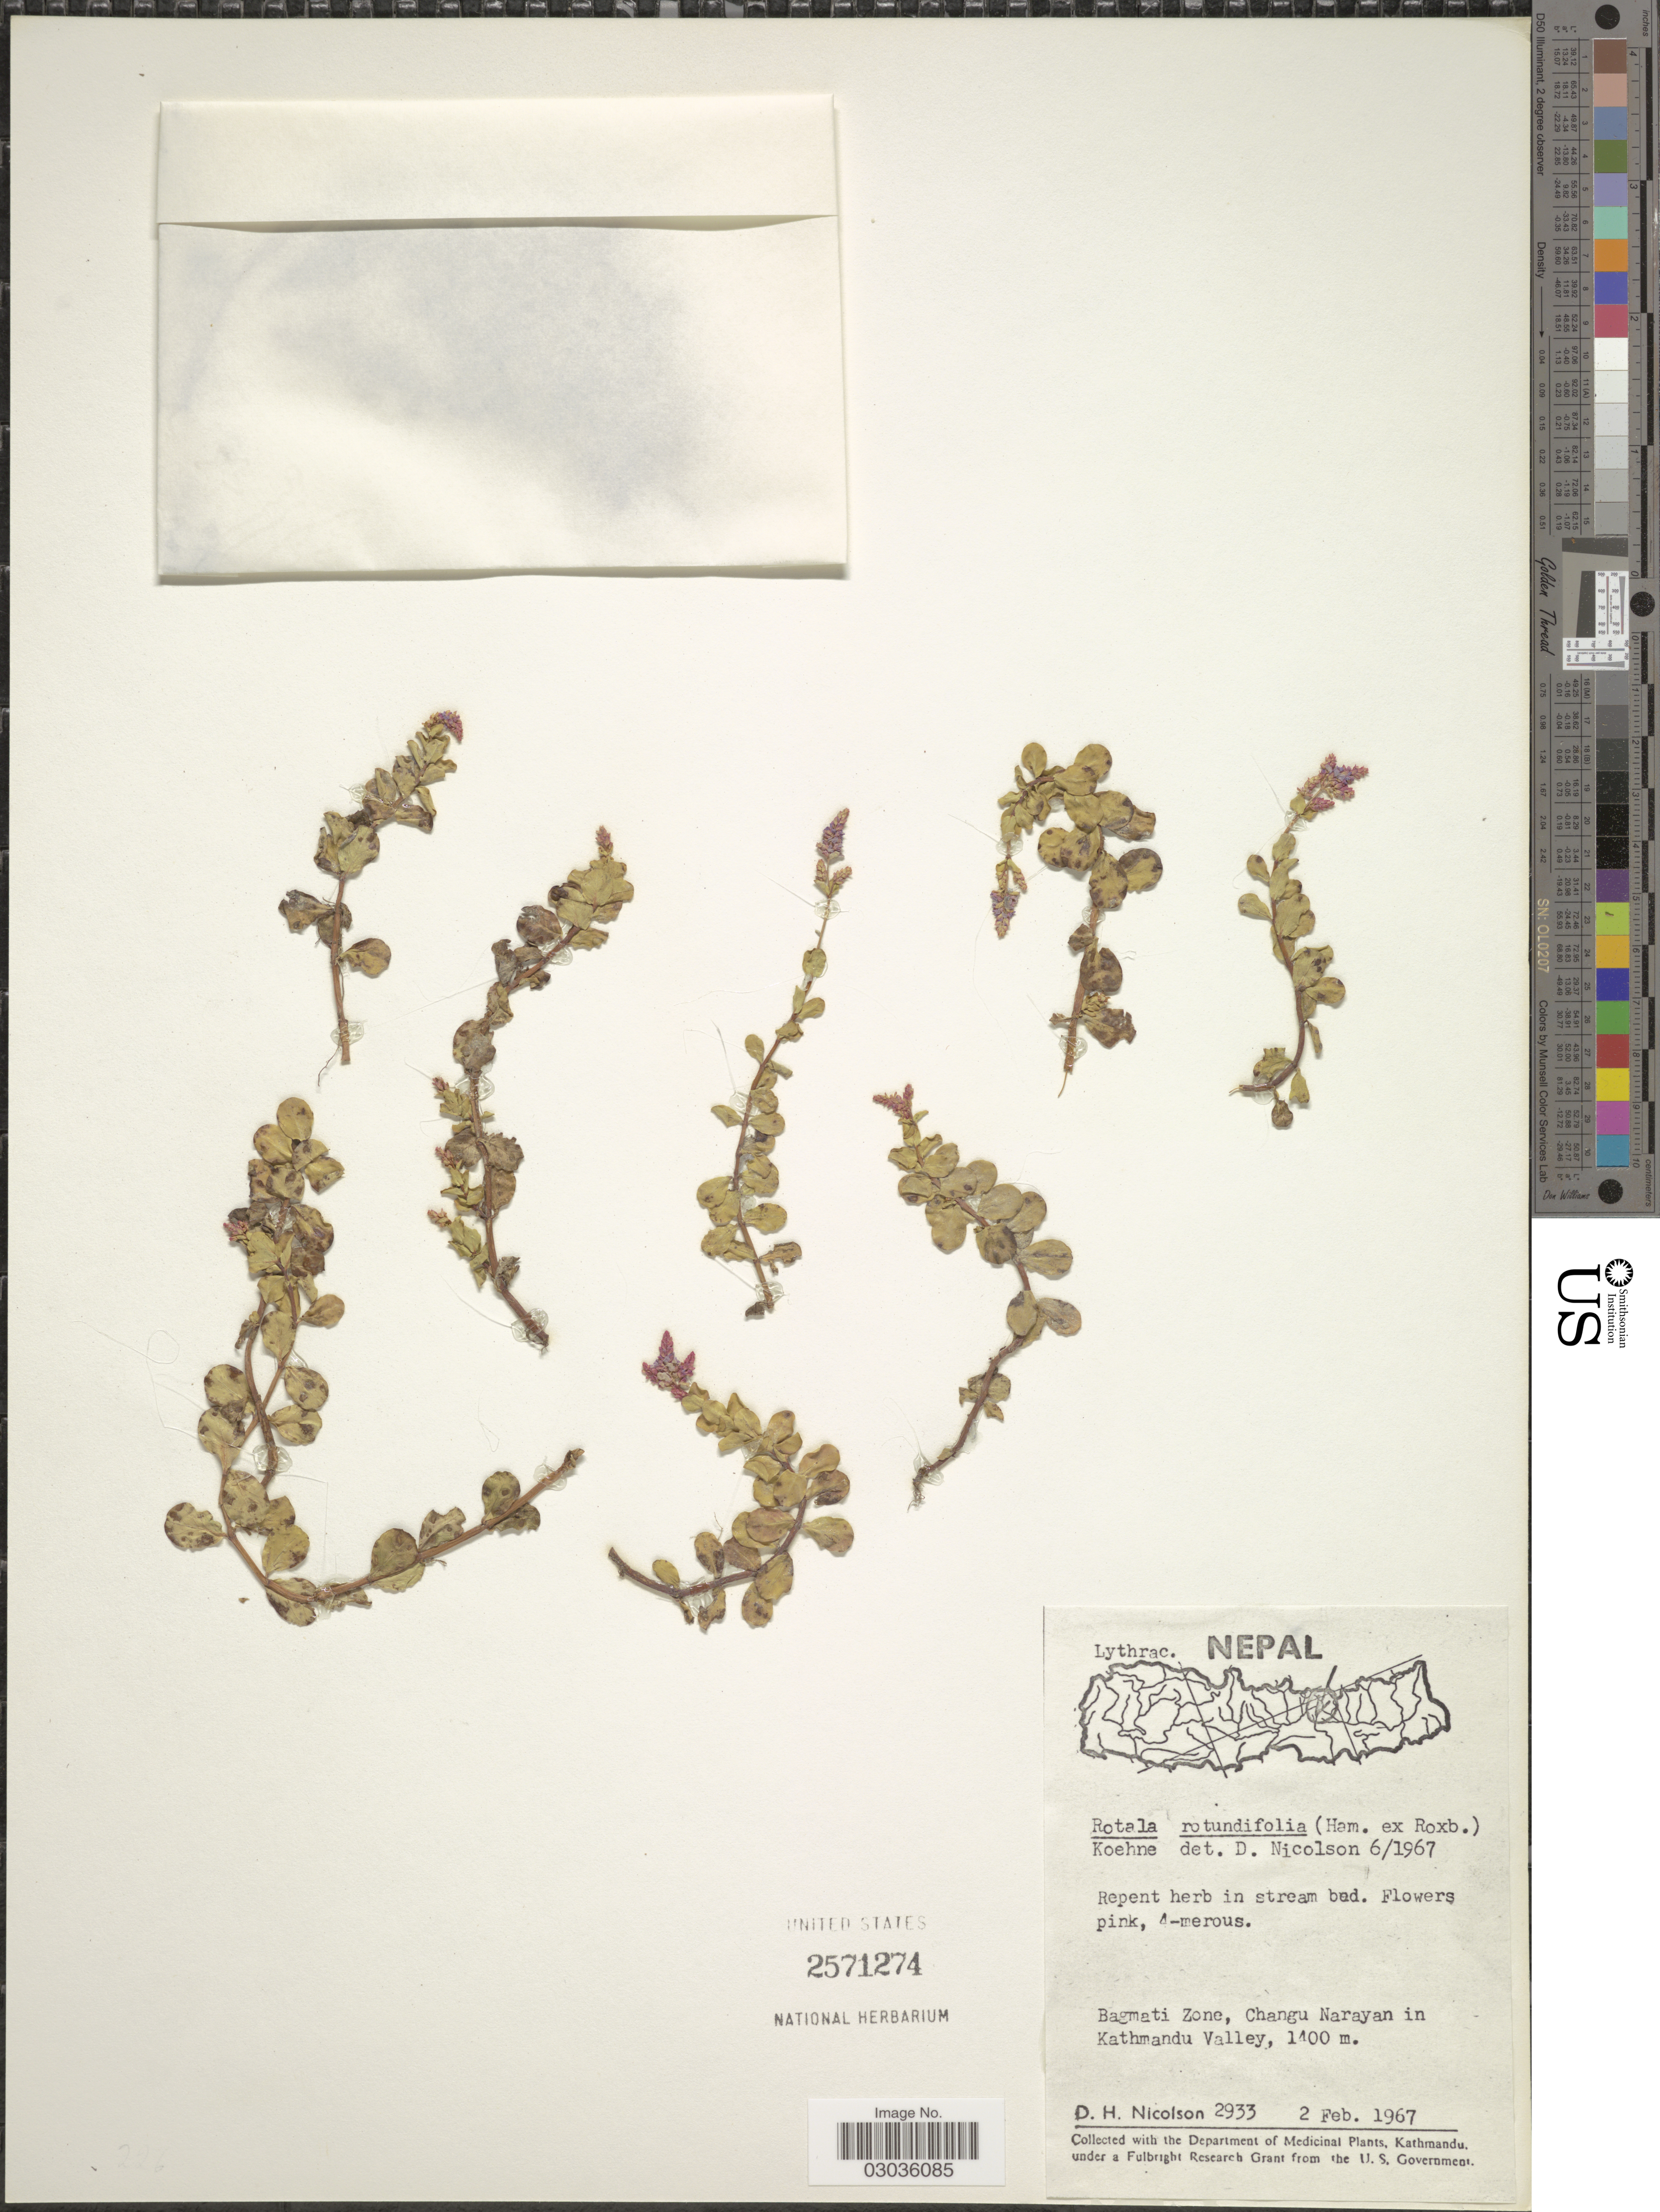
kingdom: Plantae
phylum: Tracheophyta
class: Magnoliopsida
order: Myrtales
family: Lythraceae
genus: Rotala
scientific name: Rotala rotundifolia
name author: (Buch.-Ham. & Roxb.) Koehne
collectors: D. H. Nicolson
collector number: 2933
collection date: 1967-02-02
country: Nepal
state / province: Bagmati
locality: Bagmati Zone, Changu Narayan in Kathmandu Valley.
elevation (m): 1400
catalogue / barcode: US 2571274